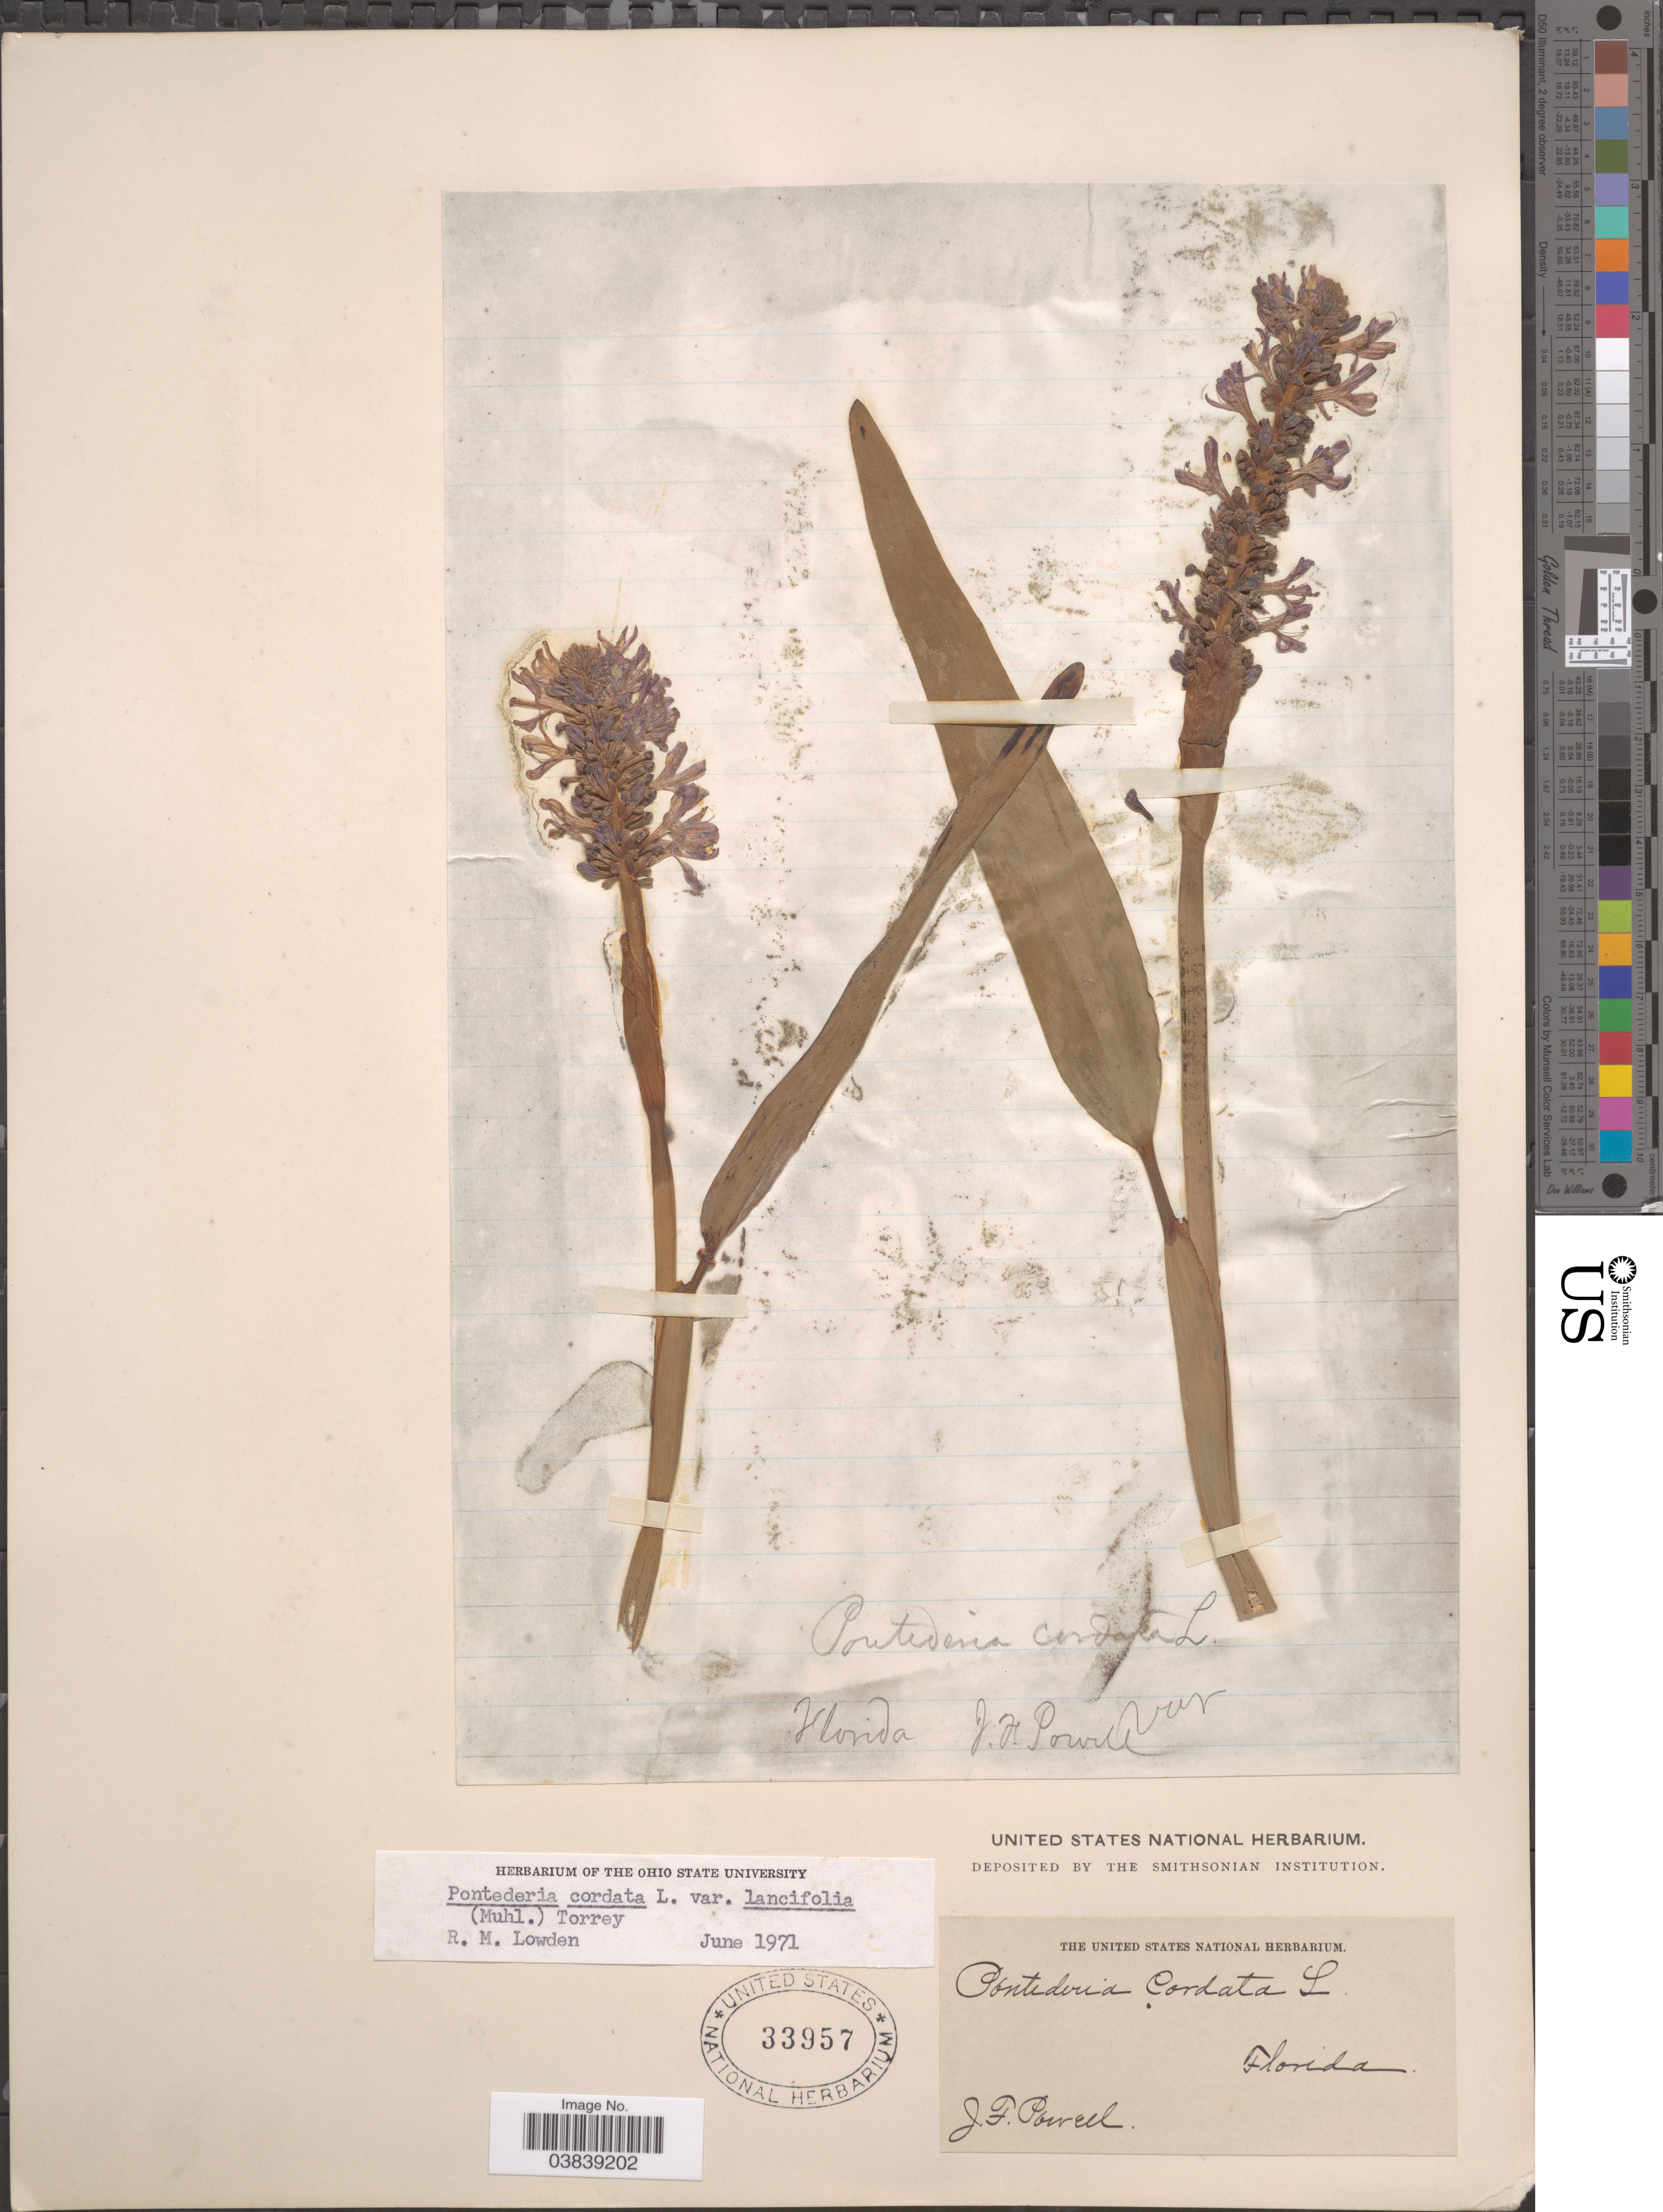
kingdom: Plantae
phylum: Tracheophyta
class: Liliopsida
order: Commelinales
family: Pontederiaceae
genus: Pontederia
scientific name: Pontederia cordata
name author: L.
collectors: J. Powell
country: United States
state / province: Florida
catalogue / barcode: US 33957